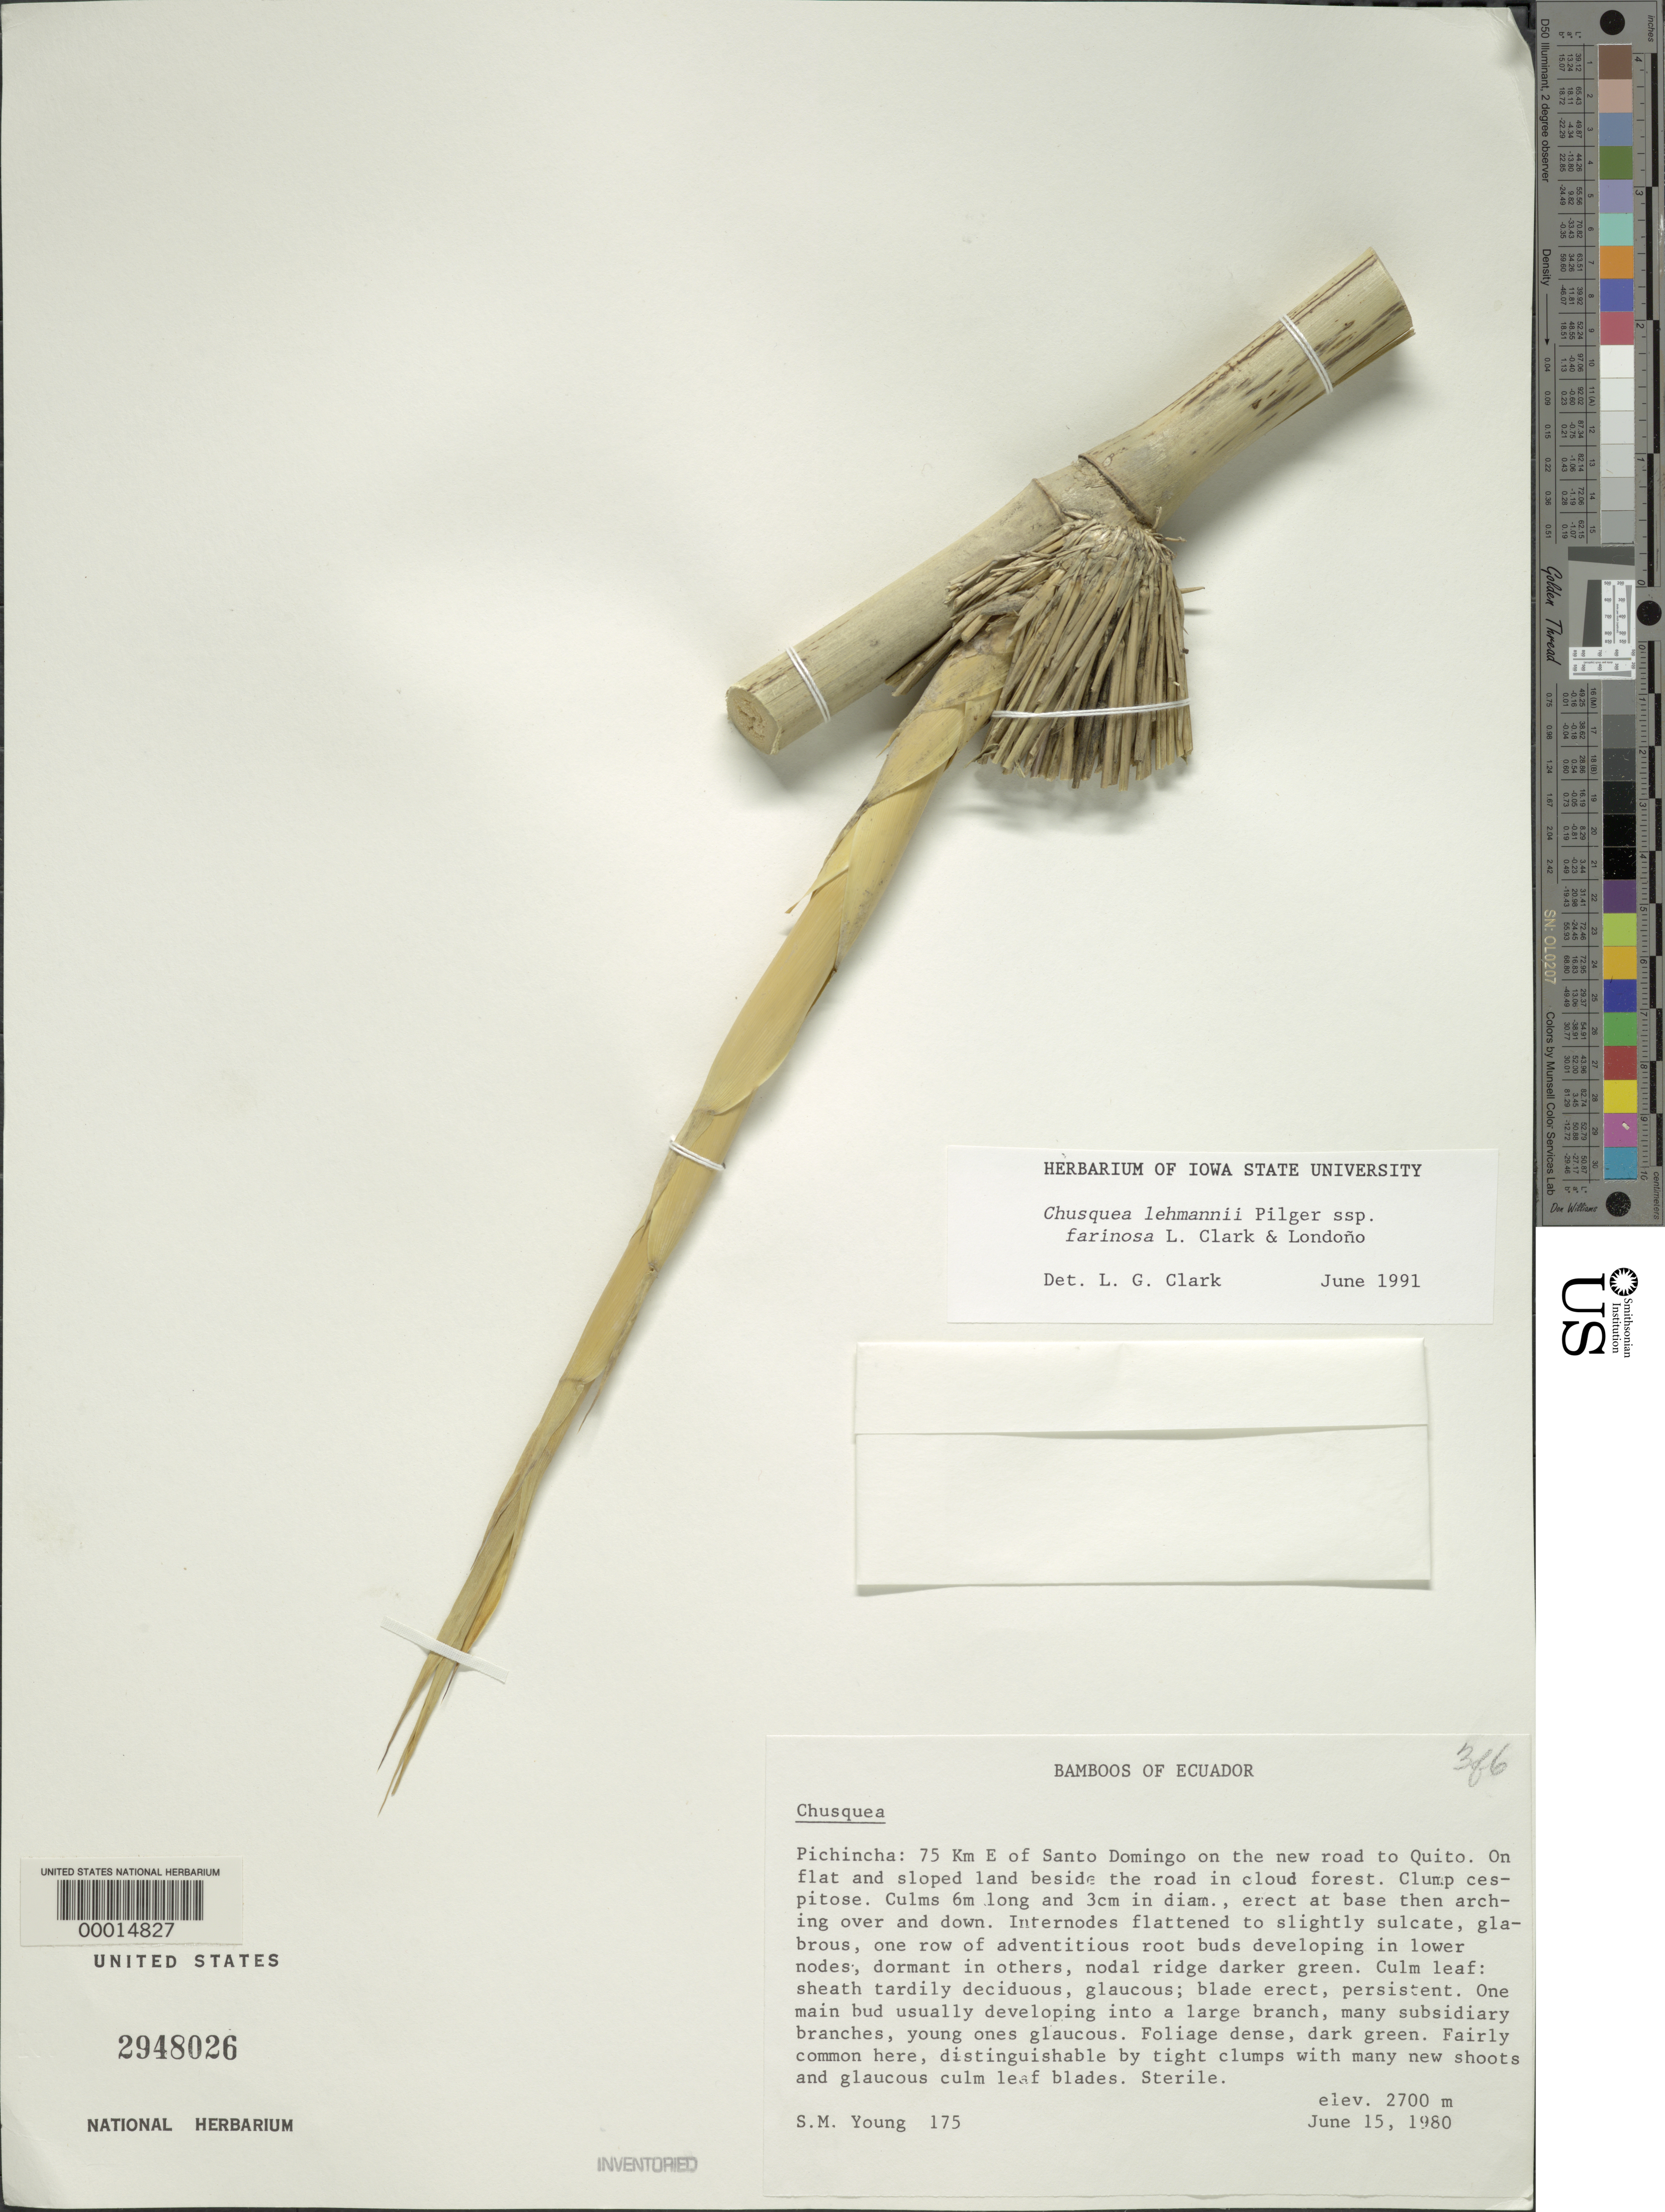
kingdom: Plantae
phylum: Tracheophyta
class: Liliopsida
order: Poales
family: Poaceae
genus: Chusquea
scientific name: Chusquea lehmannii subsp. farinosa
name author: L.G. Clark & Londoño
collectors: S. Young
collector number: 175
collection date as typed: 15 Jun 1980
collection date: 1980-06-15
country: Ecuador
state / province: Pichincha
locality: Santo Domingo/quito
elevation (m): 2700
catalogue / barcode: US 2948026